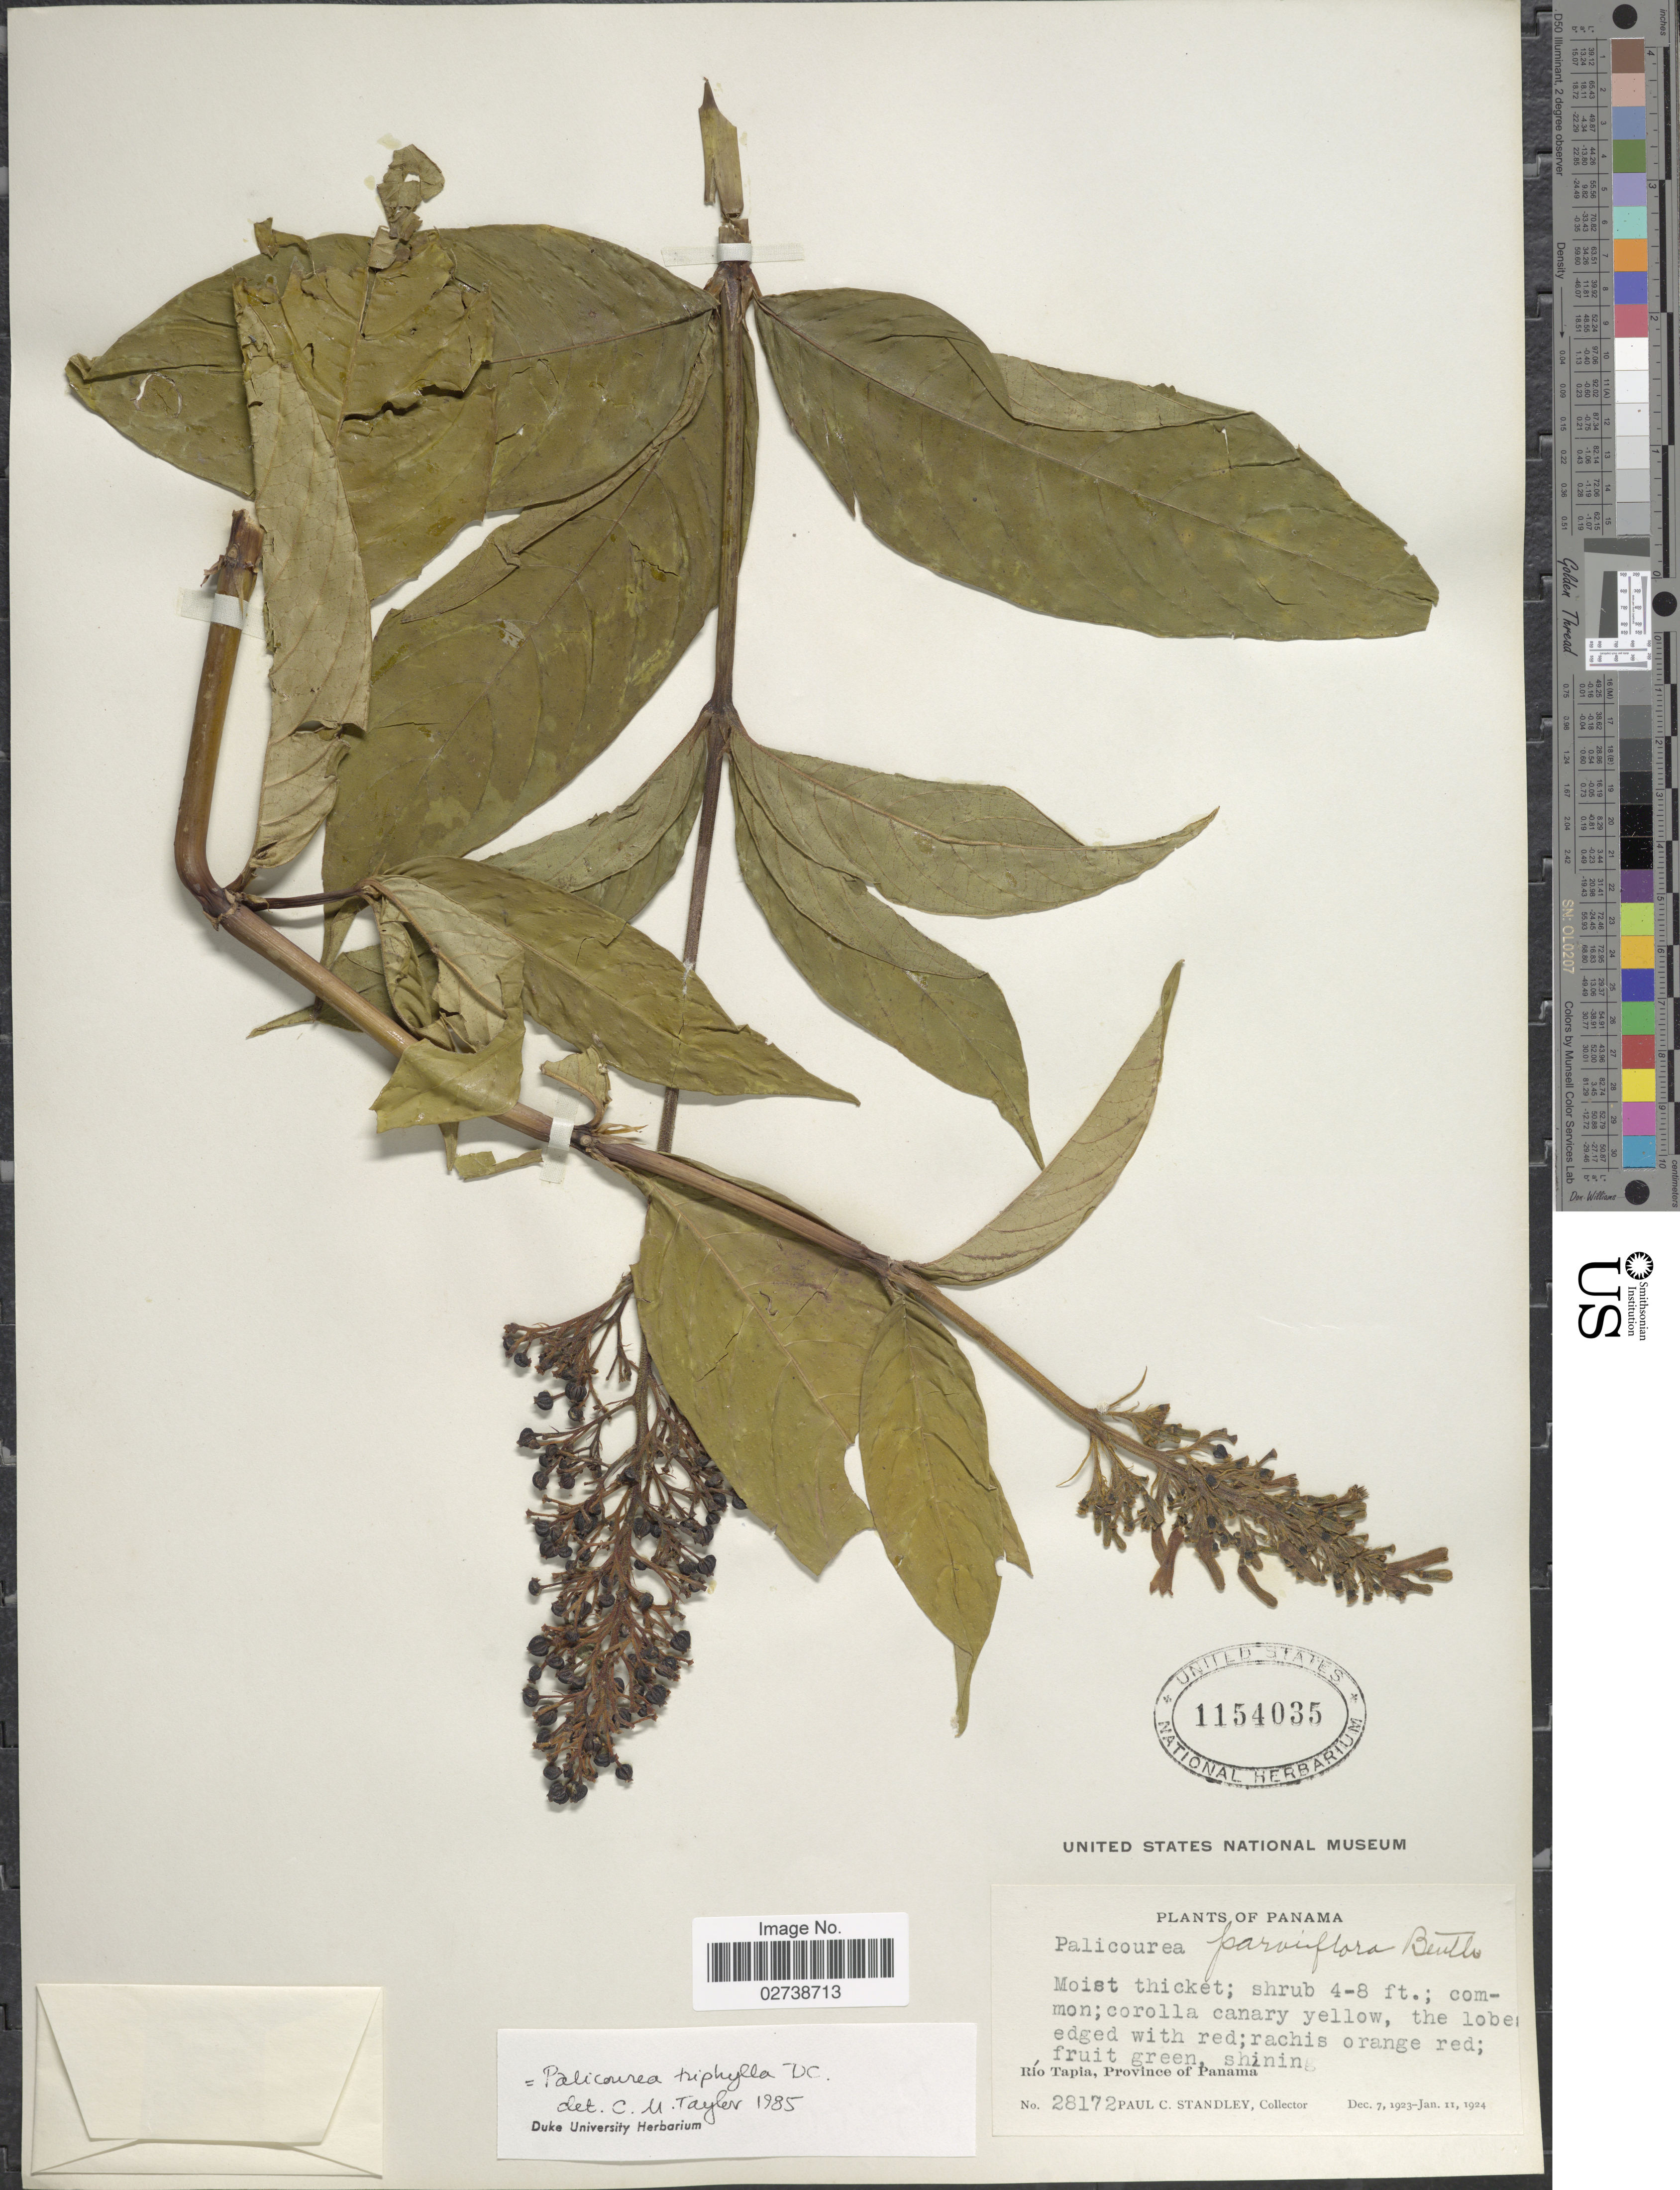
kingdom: Plantae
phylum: Tracheophyta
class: Magnoliopsida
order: Gentianales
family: Rubiaceae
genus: Palicourea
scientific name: Palicourea triphylla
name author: DC.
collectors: P. C. Standley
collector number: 28172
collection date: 1923-12-07/1924-01-11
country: Panama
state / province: Panamá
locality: Moist thicket; Río Tapia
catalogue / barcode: US 1154035